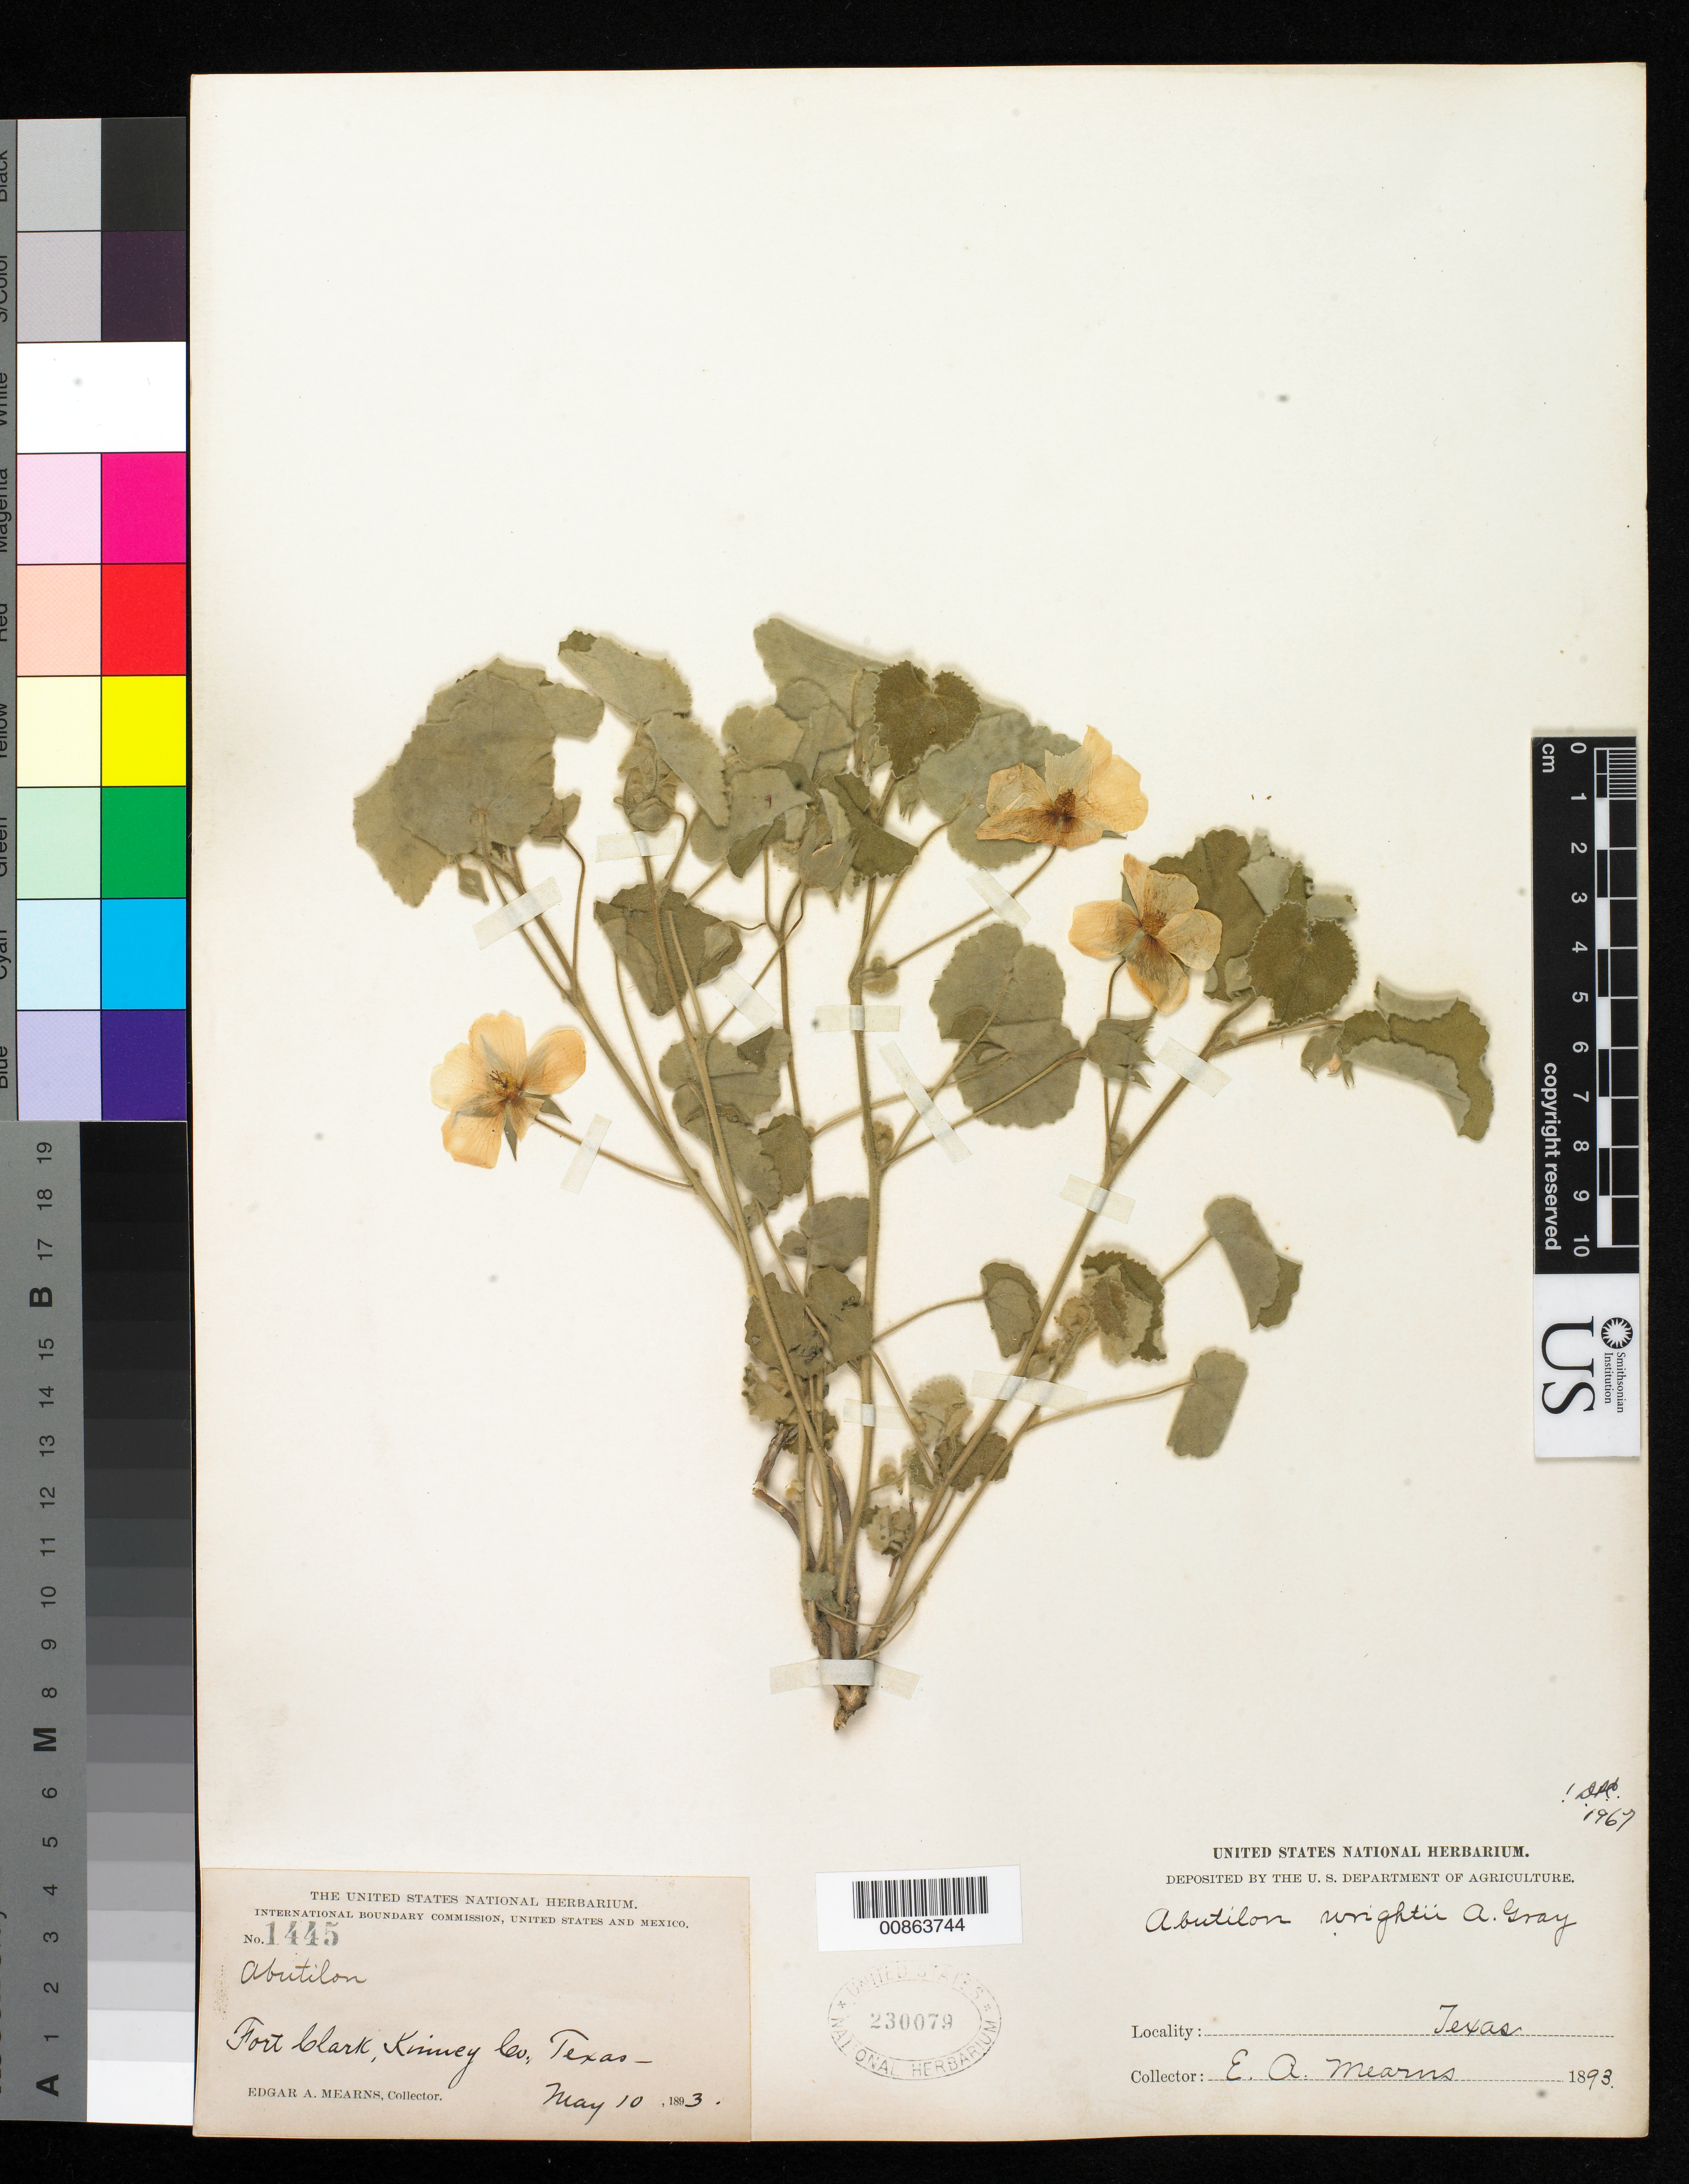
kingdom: Plantae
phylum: Tracheophyta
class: Magnoliopsida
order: Malvales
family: Malvaceae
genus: Abutilon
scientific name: Abutilon wrightii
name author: A. Gray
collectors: E. A. Mearns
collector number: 1445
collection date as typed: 10 May 1893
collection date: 1893-05-10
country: United States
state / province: Texas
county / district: Kinney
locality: Fort Clark, Kinney County, Texas.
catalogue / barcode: US 230079